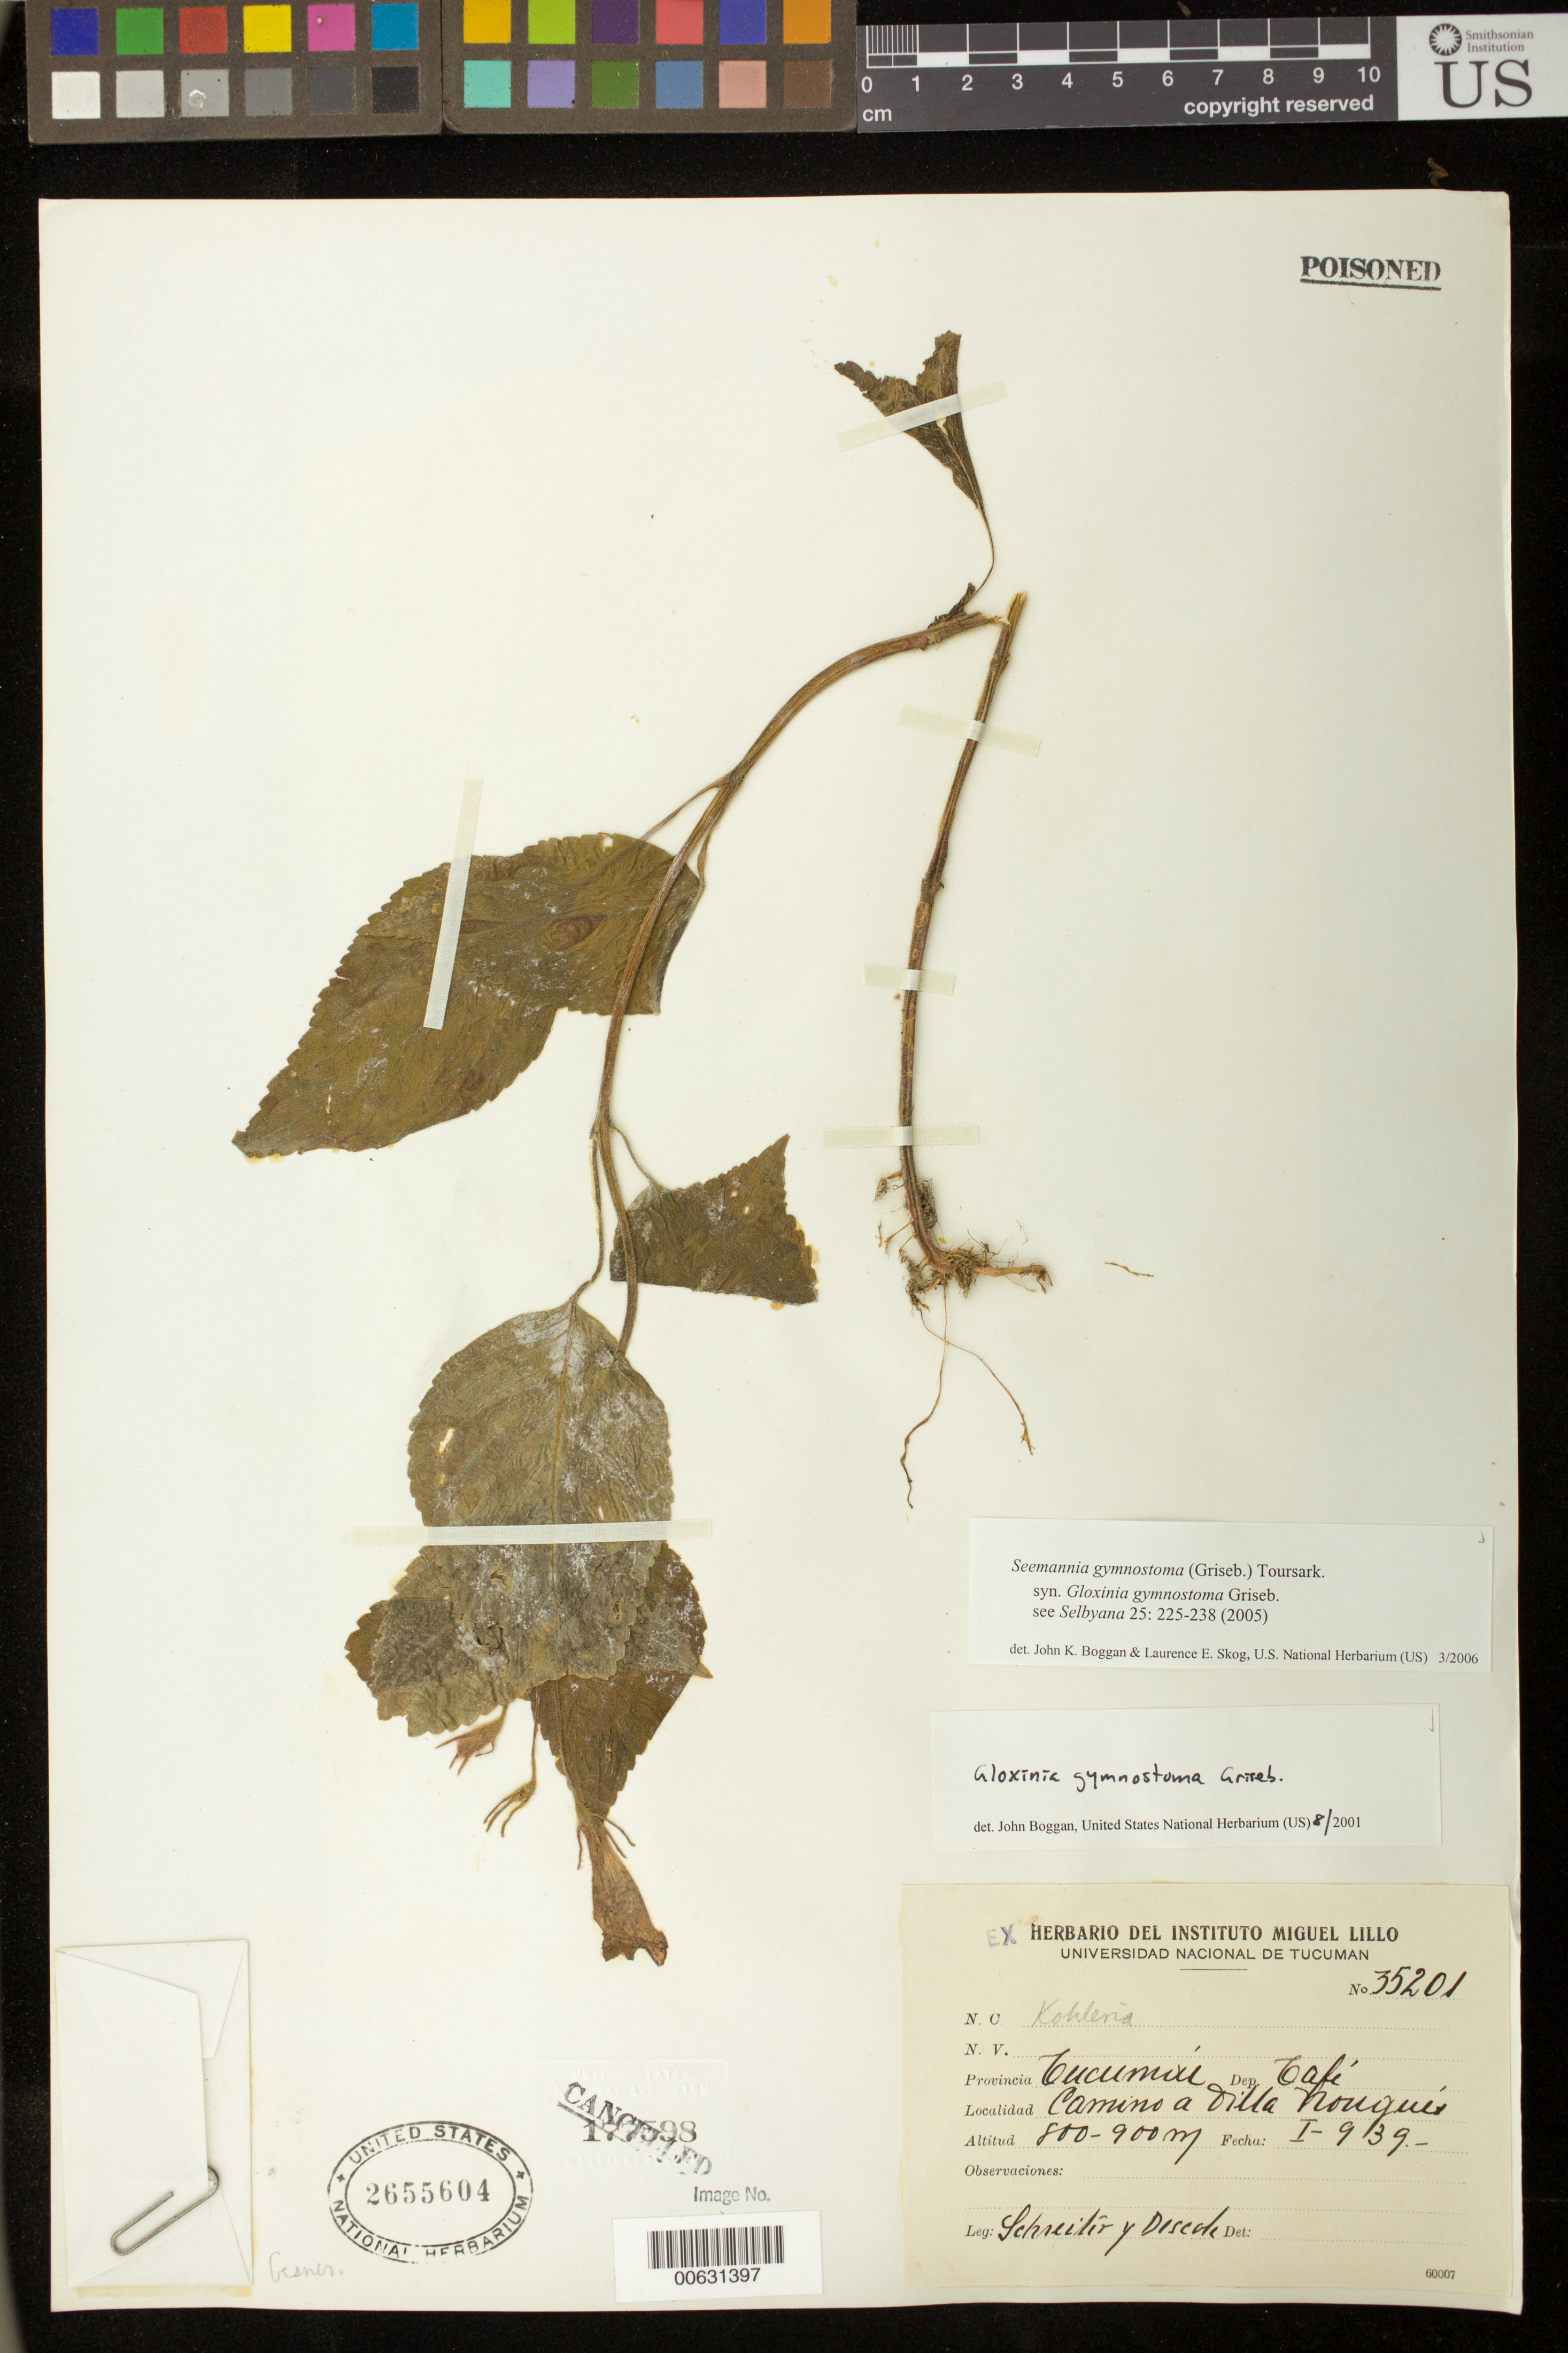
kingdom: Plantae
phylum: Tracheophyta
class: Magnoliopsida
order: Lamiales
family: Gesneriaceae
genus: Seemannia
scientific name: Seemannia gymnostoma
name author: (Griseb.) Toursark.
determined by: Boggan, J. K.; Skog, L. E.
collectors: R. Schreiter & H. R. Descole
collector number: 35201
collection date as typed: Jan 1939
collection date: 1939-01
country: Argentina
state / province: Tucumán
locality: Dep. Cafi, Camino a Villa Nougues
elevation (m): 800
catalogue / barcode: US 2655604